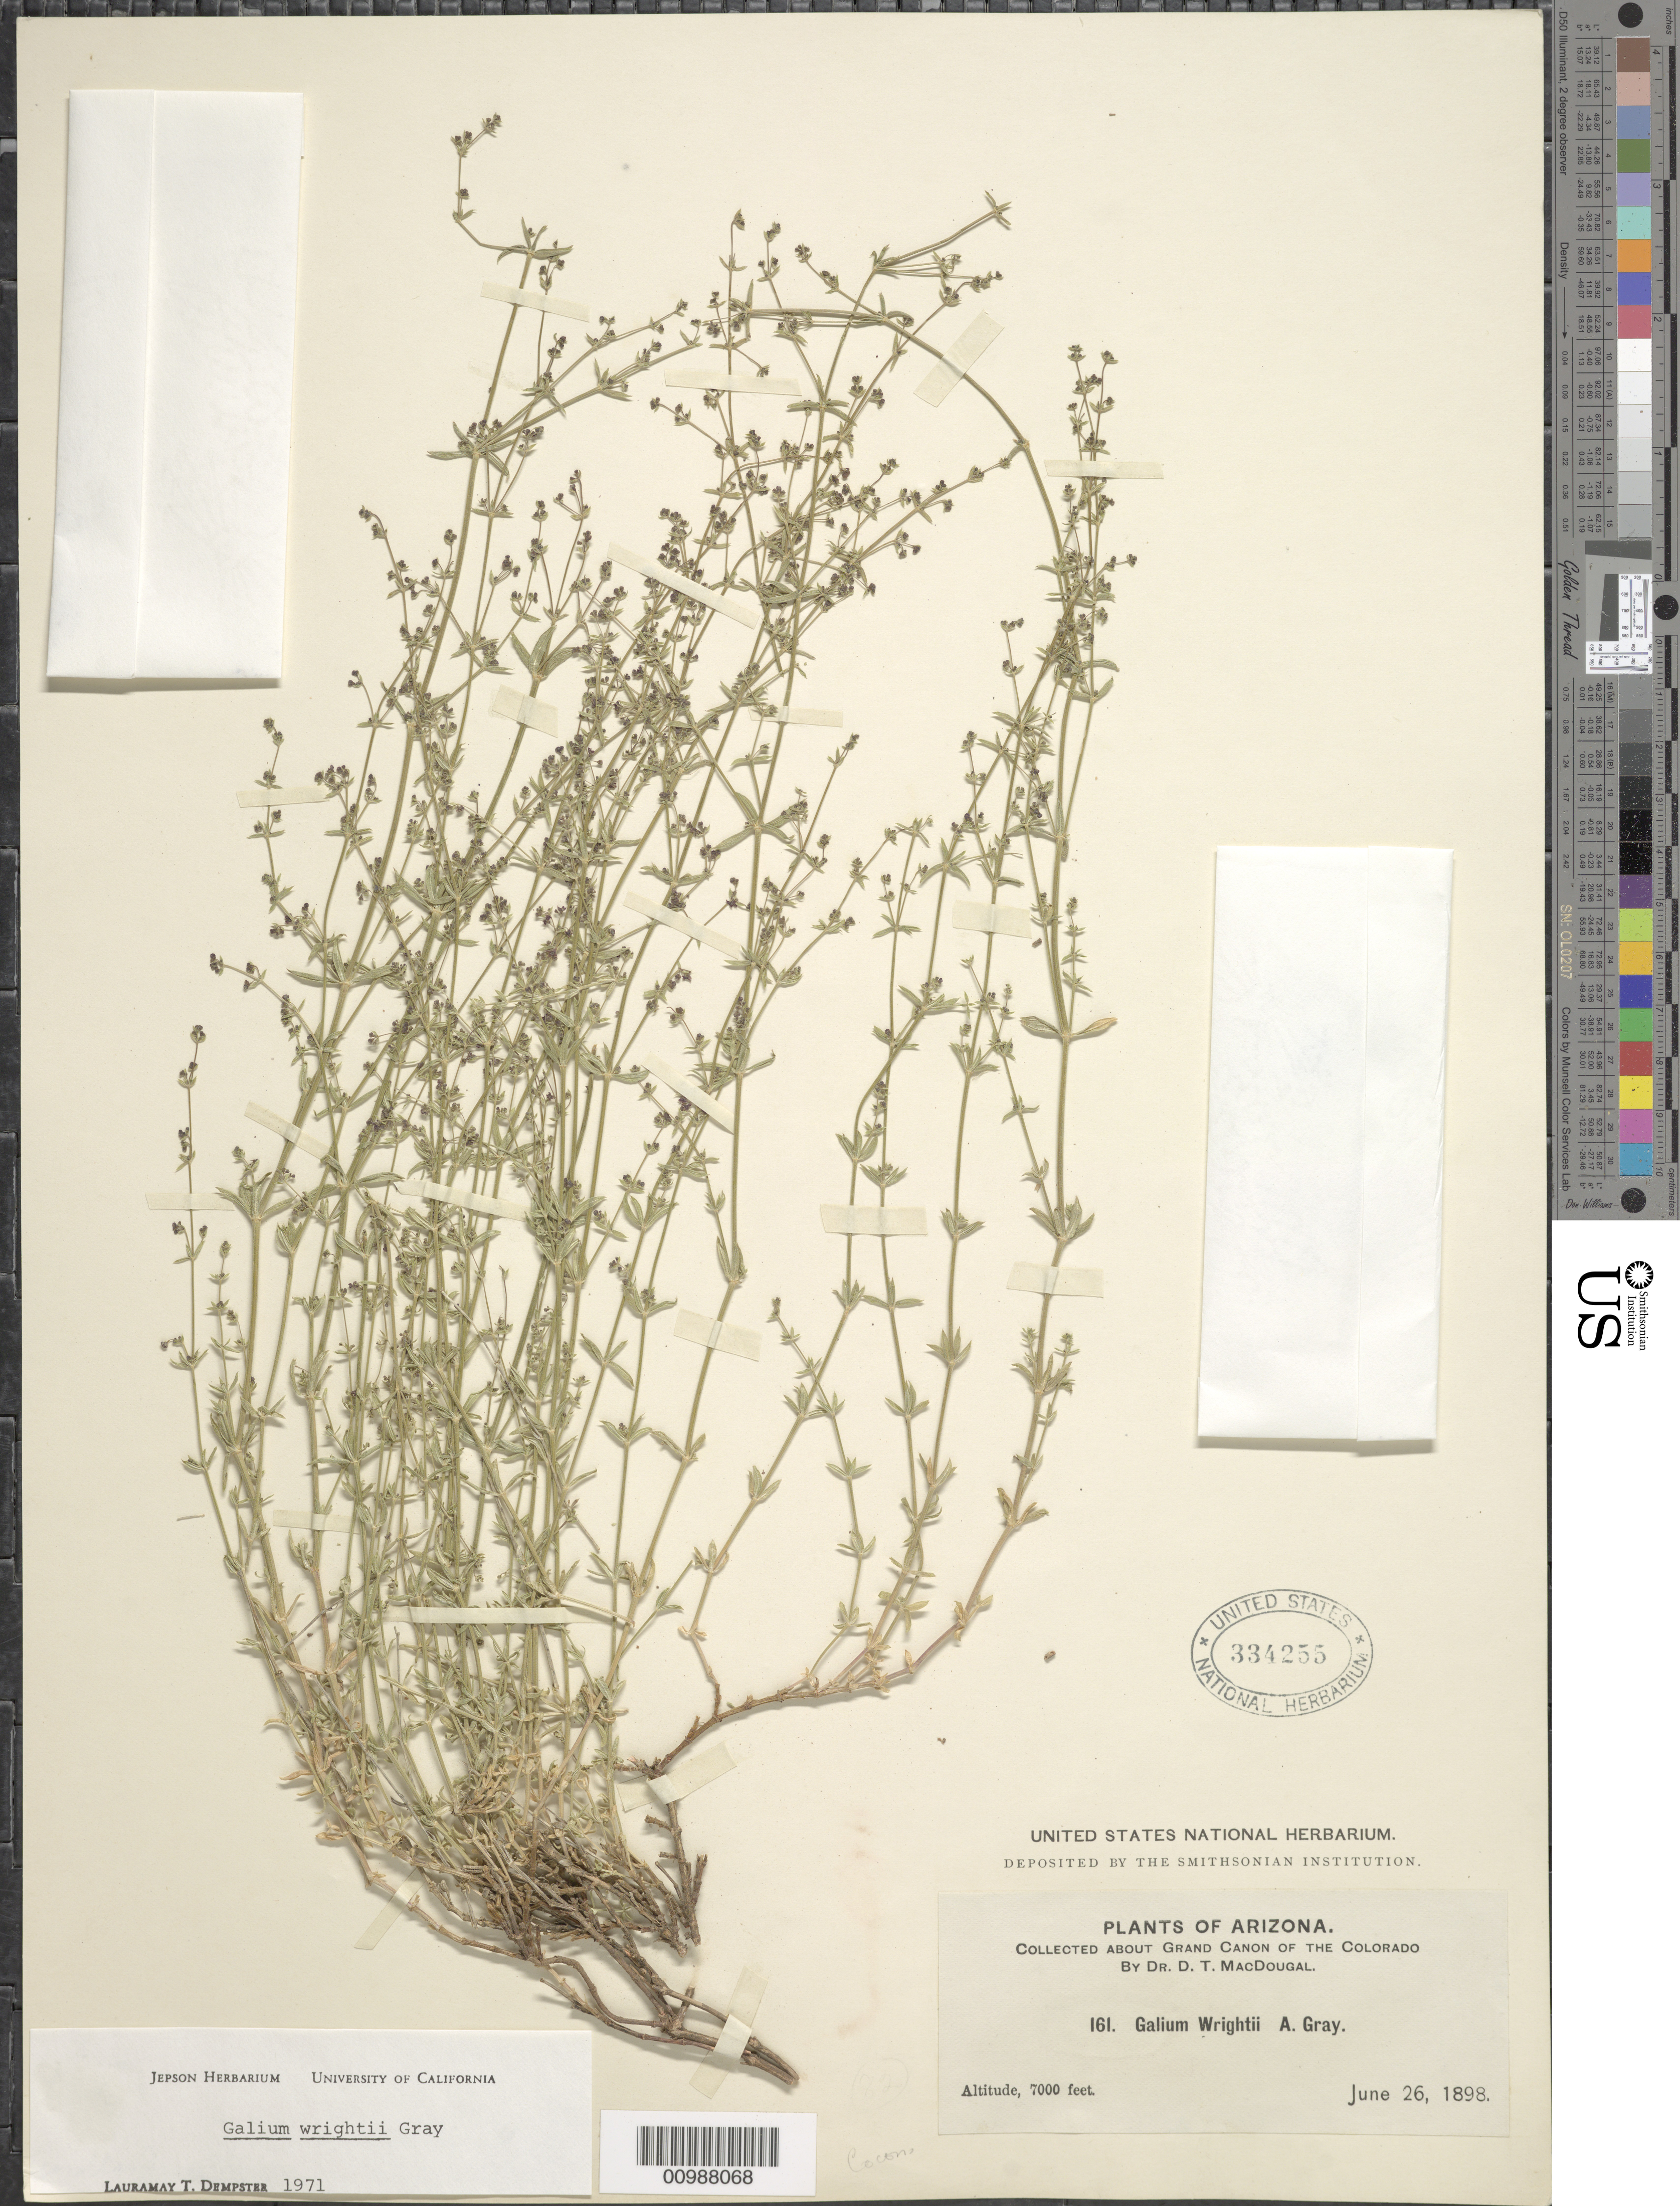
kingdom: Plantae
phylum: Tracheophyta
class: Magnoliopsida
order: Gentianales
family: Rubiaceae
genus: Galium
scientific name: Galium wrightii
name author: A. Gray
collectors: D. T. MacDougal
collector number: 161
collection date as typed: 26 Jun 1898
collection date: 1898-06-26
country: United States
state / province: Arizona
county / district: Coconino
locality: Grand Canyon.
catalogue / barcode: US 334255